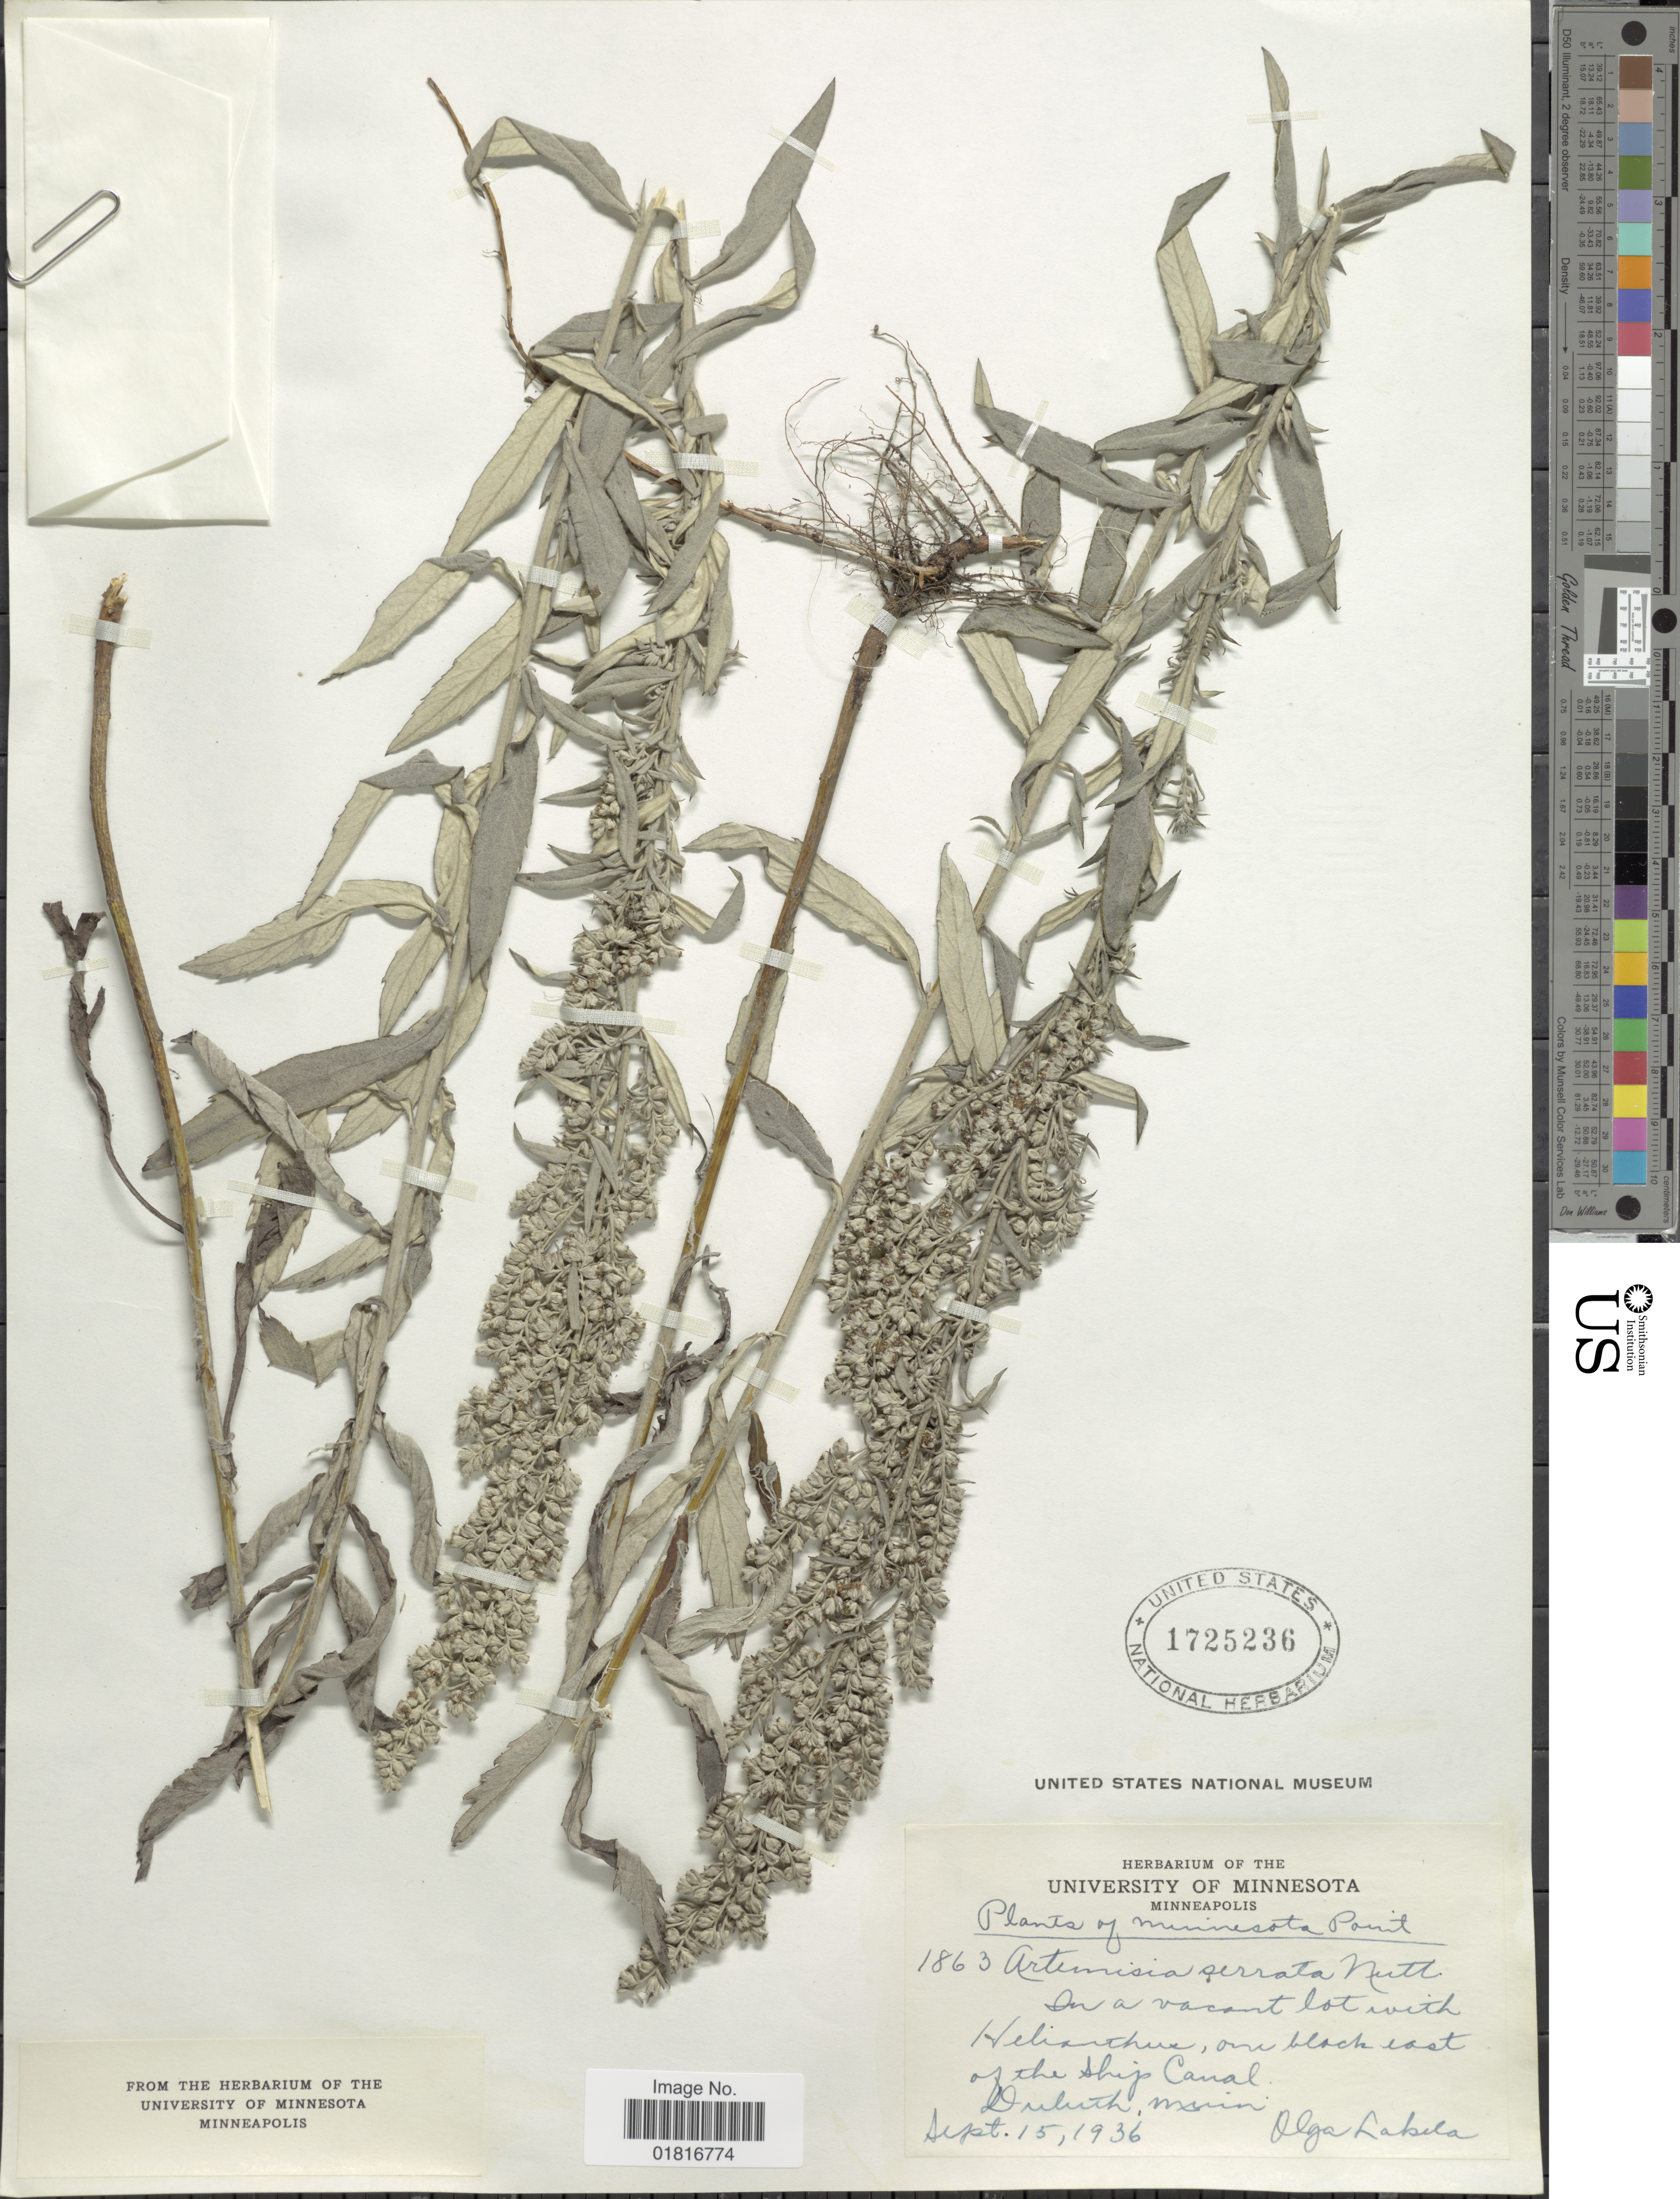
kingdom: Plantae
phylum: Tracheophyta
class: Magnoliopsida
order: Asterales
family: Asteraceae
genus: Artemisia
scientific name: Artemisia serrata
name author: Nutt.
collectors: O. K. Lakela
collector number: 1863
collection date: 1936-09-15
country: United States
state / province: Minnesota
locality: In a vacant lot, one block east of the ship Canal, Duluth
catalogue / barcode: US 1725236